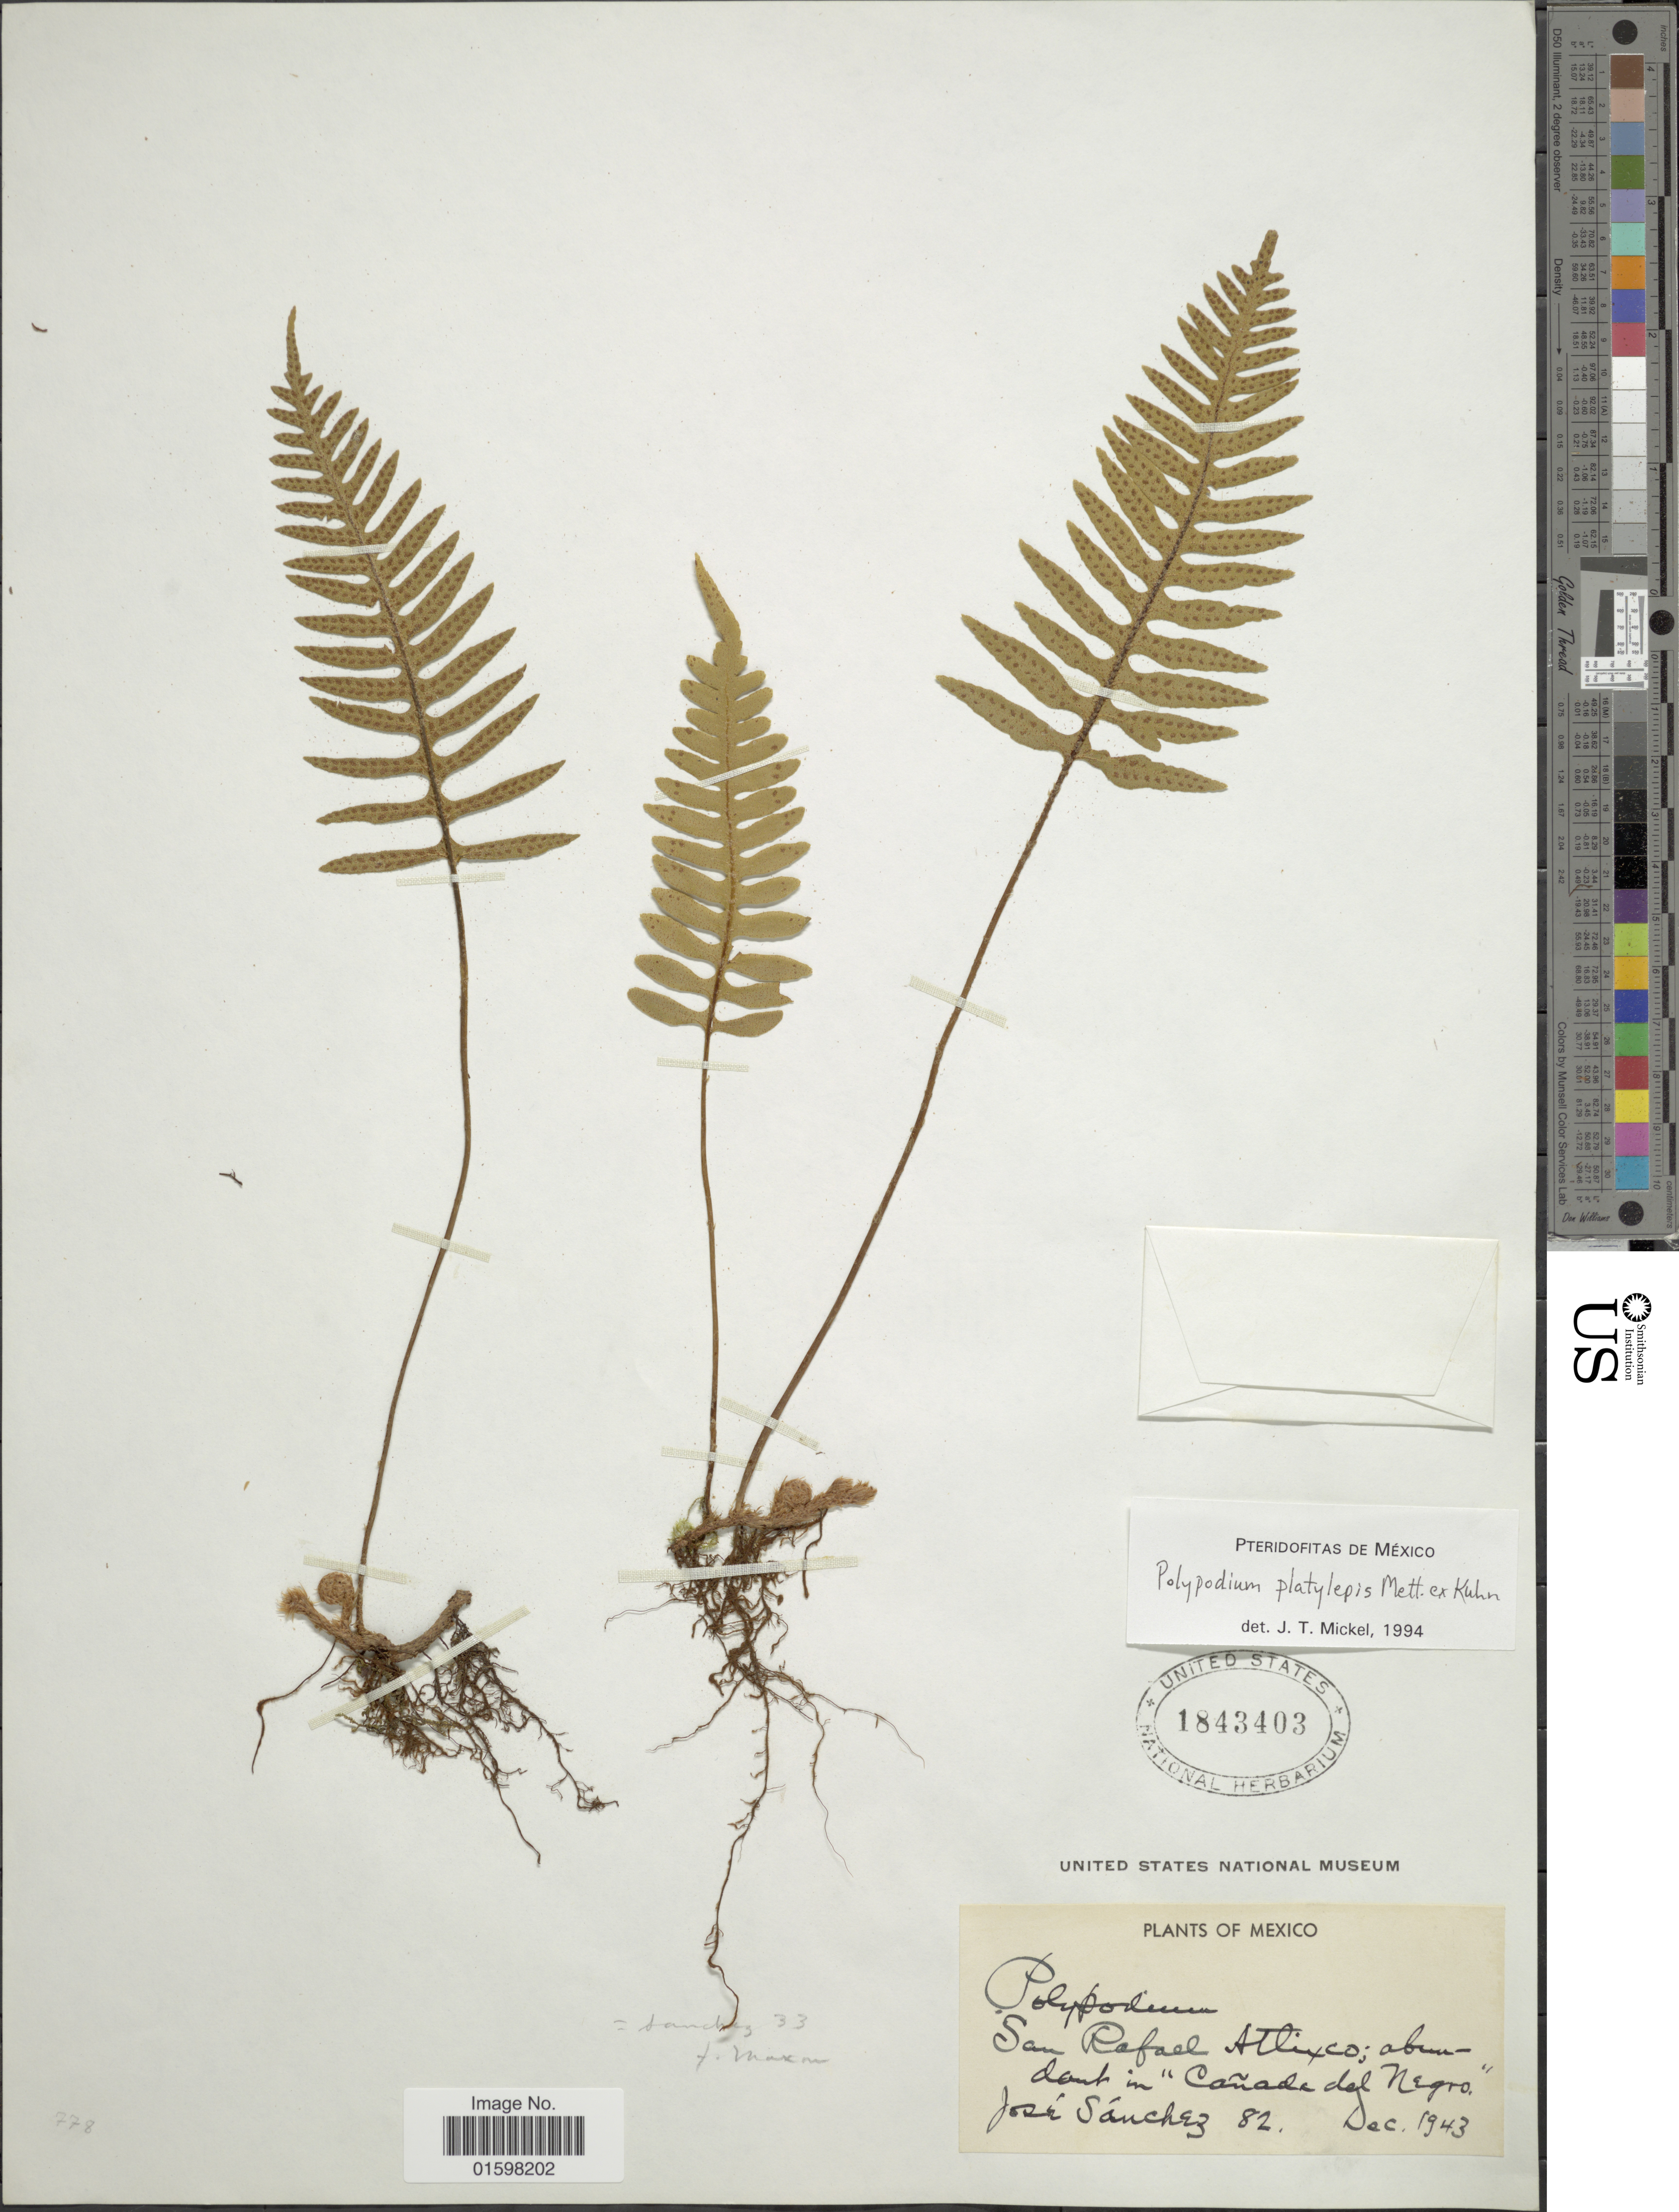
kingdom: Plantae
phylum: Tracheophyta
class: Polypodiopsida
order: Polypodiales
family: Polypodiaceae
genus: Pleopeltis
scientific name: Pleopeltis platylepis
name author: (Mett. ex Kuhn) A.R. Sm. & Tejero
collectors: J. Sánchez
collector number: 82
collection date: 1943-12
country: Mexico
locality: San Rafael Atlixco, bank in "Canada del Negro"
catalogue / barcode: US 1843403